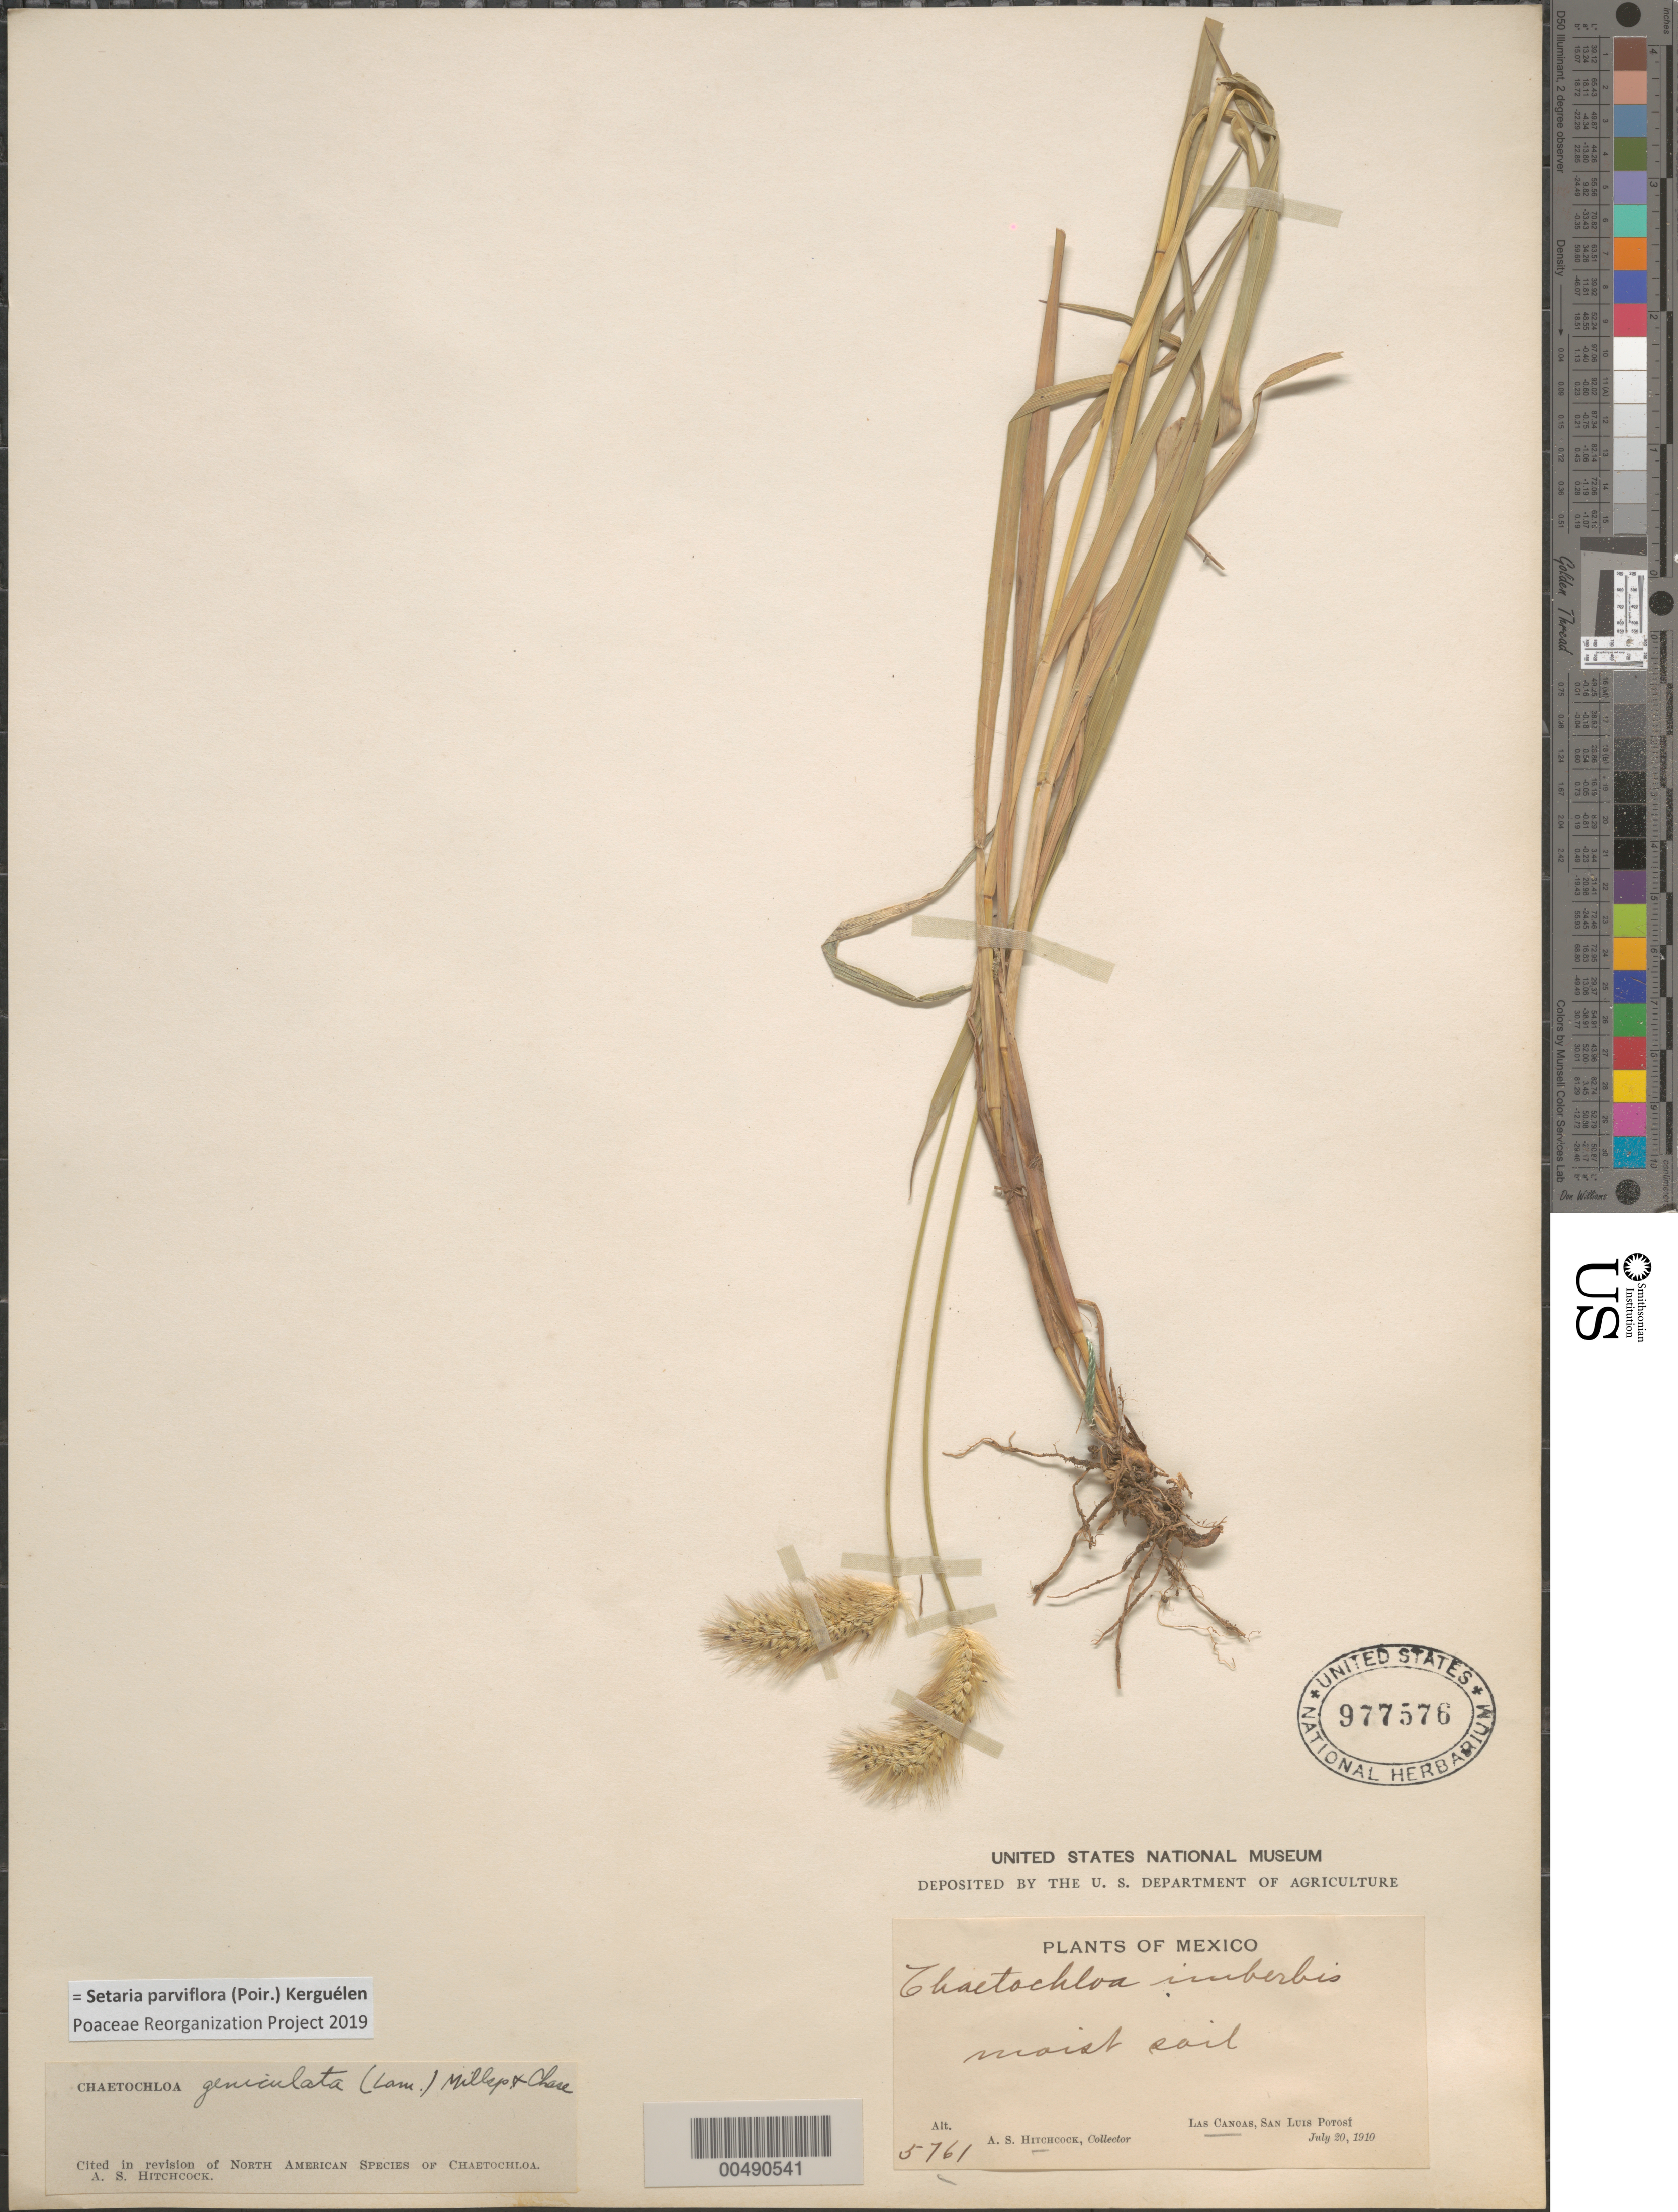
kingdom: Plantae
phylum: Tracheophyta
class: Liliopsida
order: Poales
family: Poaceae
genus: Setaria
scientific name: Setaria parviflora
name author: (Poir.) Kerguélen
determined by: Poaceae Reorganization Project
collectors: A. S. Hitchcock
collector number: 5761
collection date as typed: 20 Jul 1910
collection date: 1910-07-20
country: Mexico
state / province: San Luis Potosi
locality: Las Canoas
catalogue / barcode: US 977576